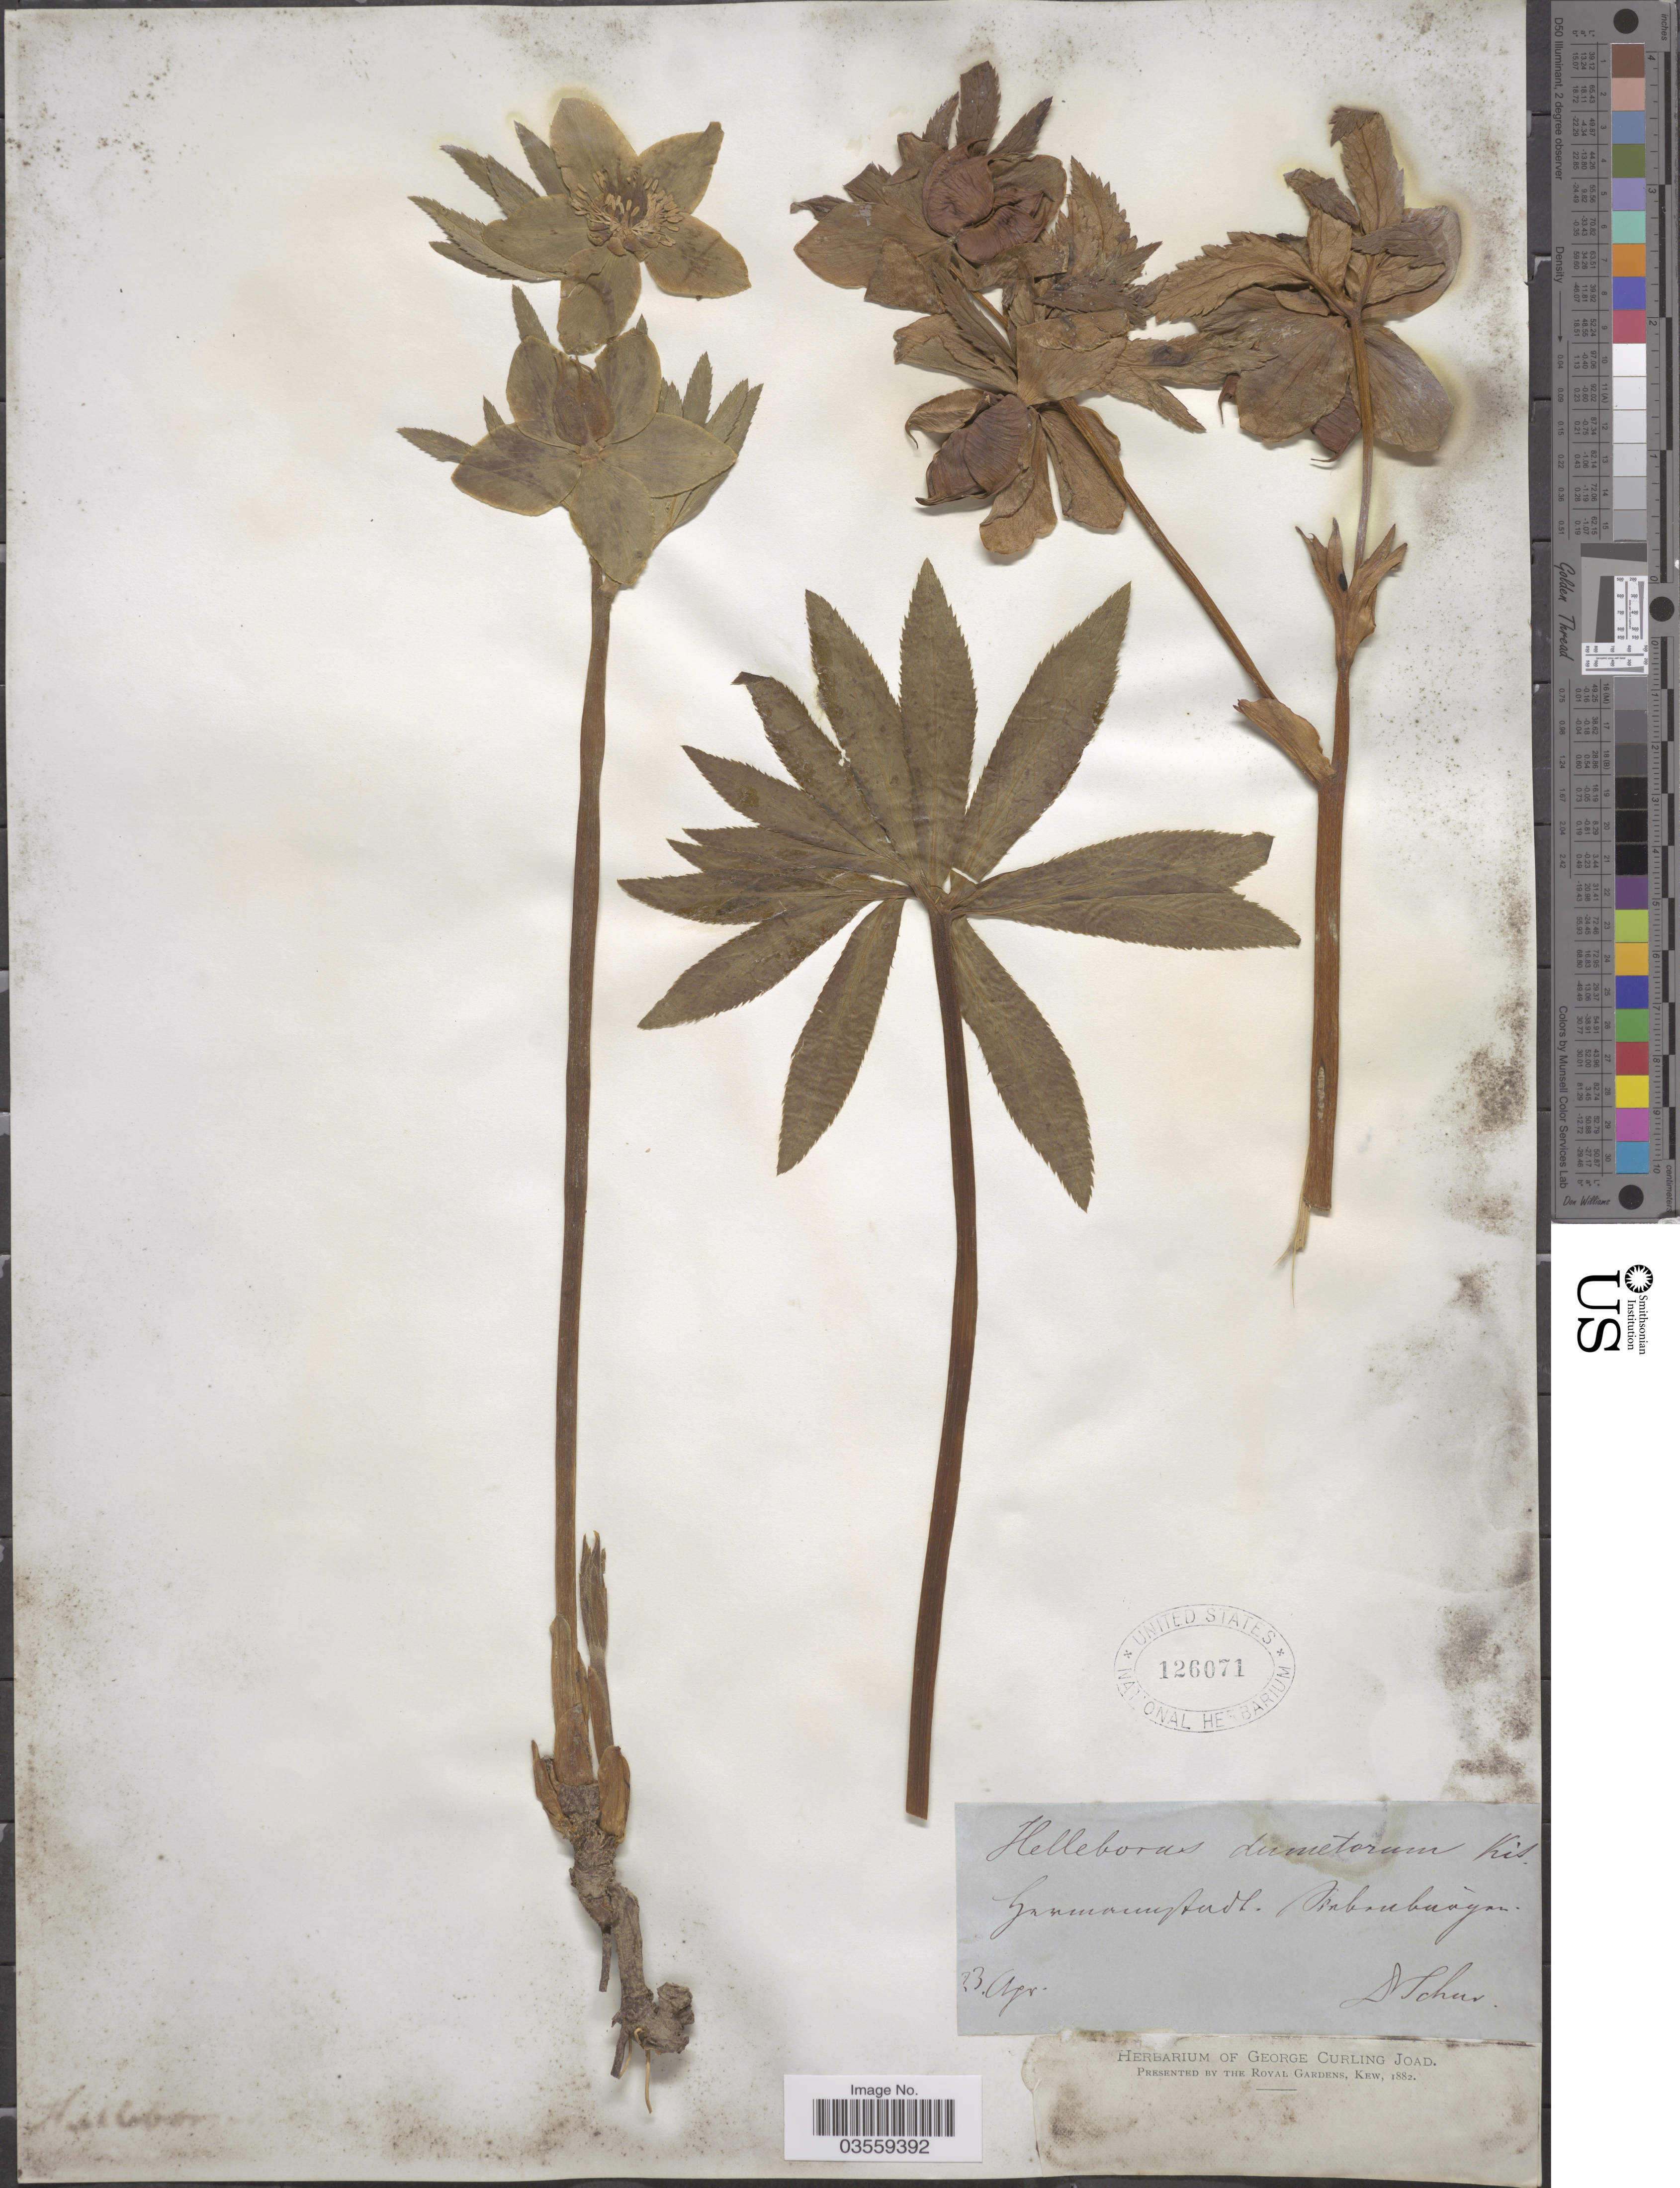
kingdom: Plantae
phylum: Tracheophyta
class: Magnoliopsida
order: Ranunculales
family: Ranunculaceae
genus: Helleborus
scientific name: Helleborus dumetorum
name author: Waldst. & Kit. ex Willd.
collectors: Schur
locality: [illegible text].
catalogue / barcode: US 126071